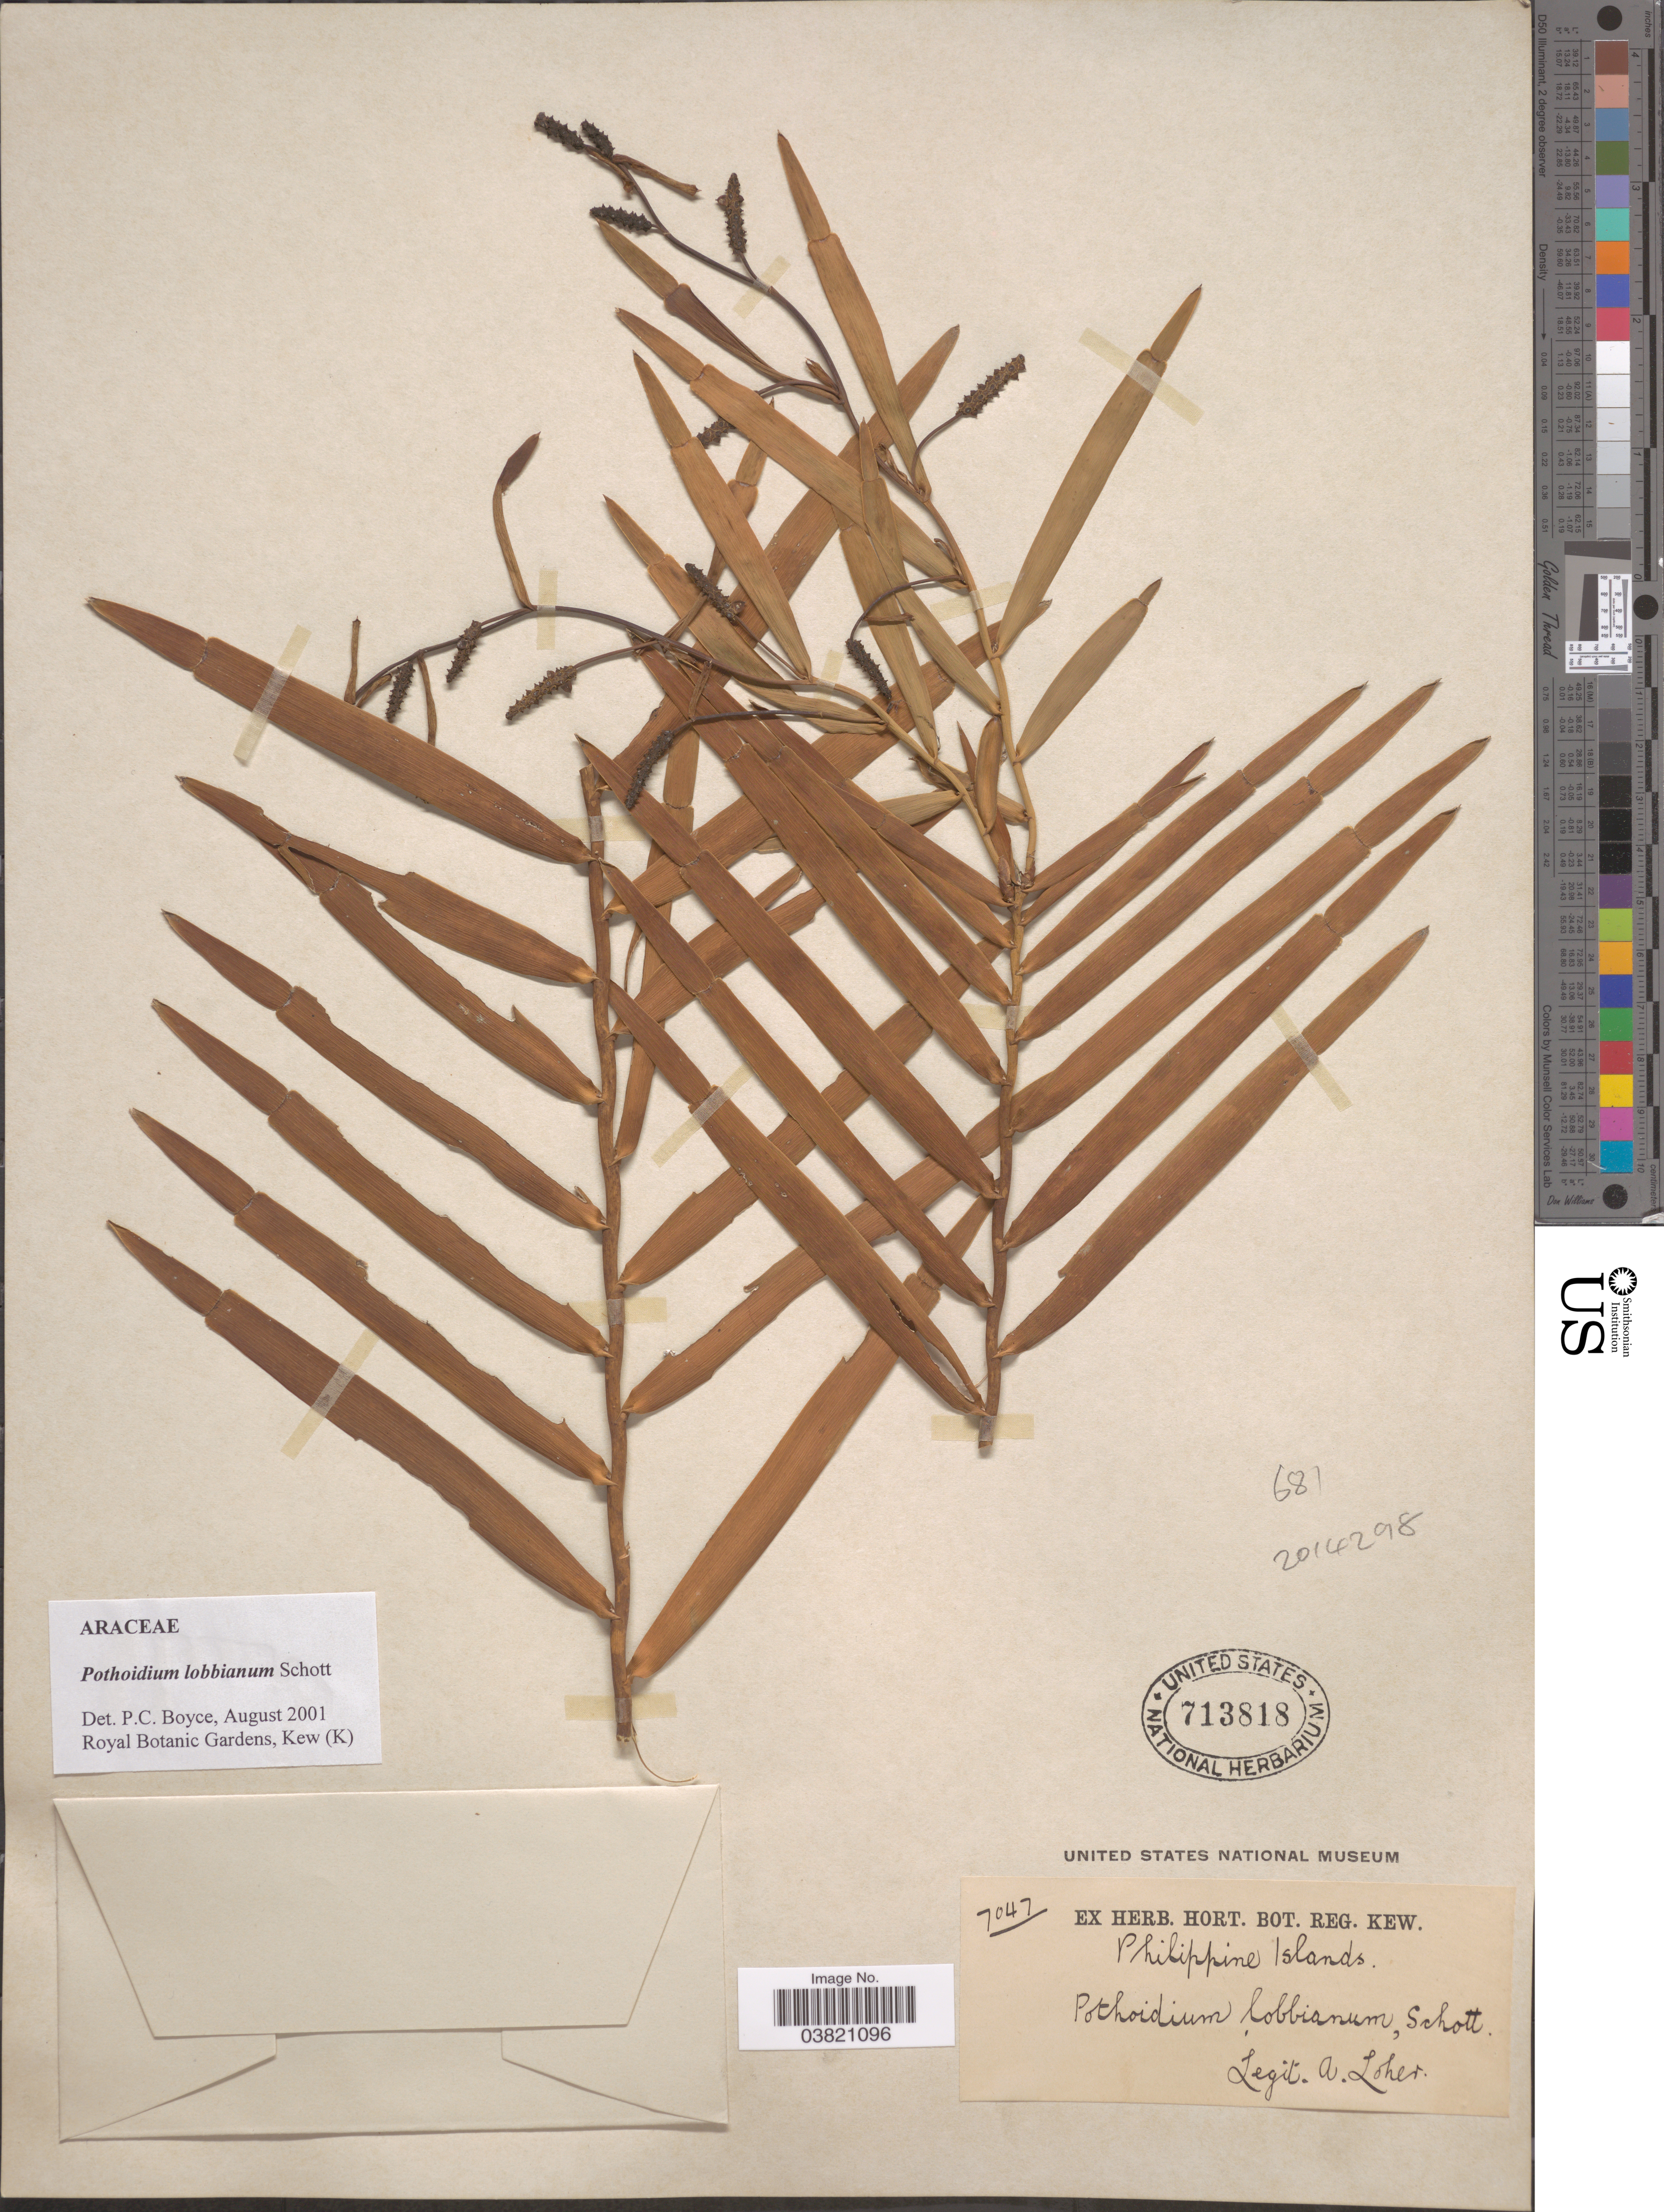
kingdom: Plantae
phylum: Tracheophyta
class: Liliopsida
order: Alismatales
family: Araceae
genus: Pothoidium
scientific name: Pothoidium lobbianum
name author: Schott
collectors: A. Loher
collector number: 7047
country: Philippines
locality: Philippine Islands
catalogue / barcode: US 713818